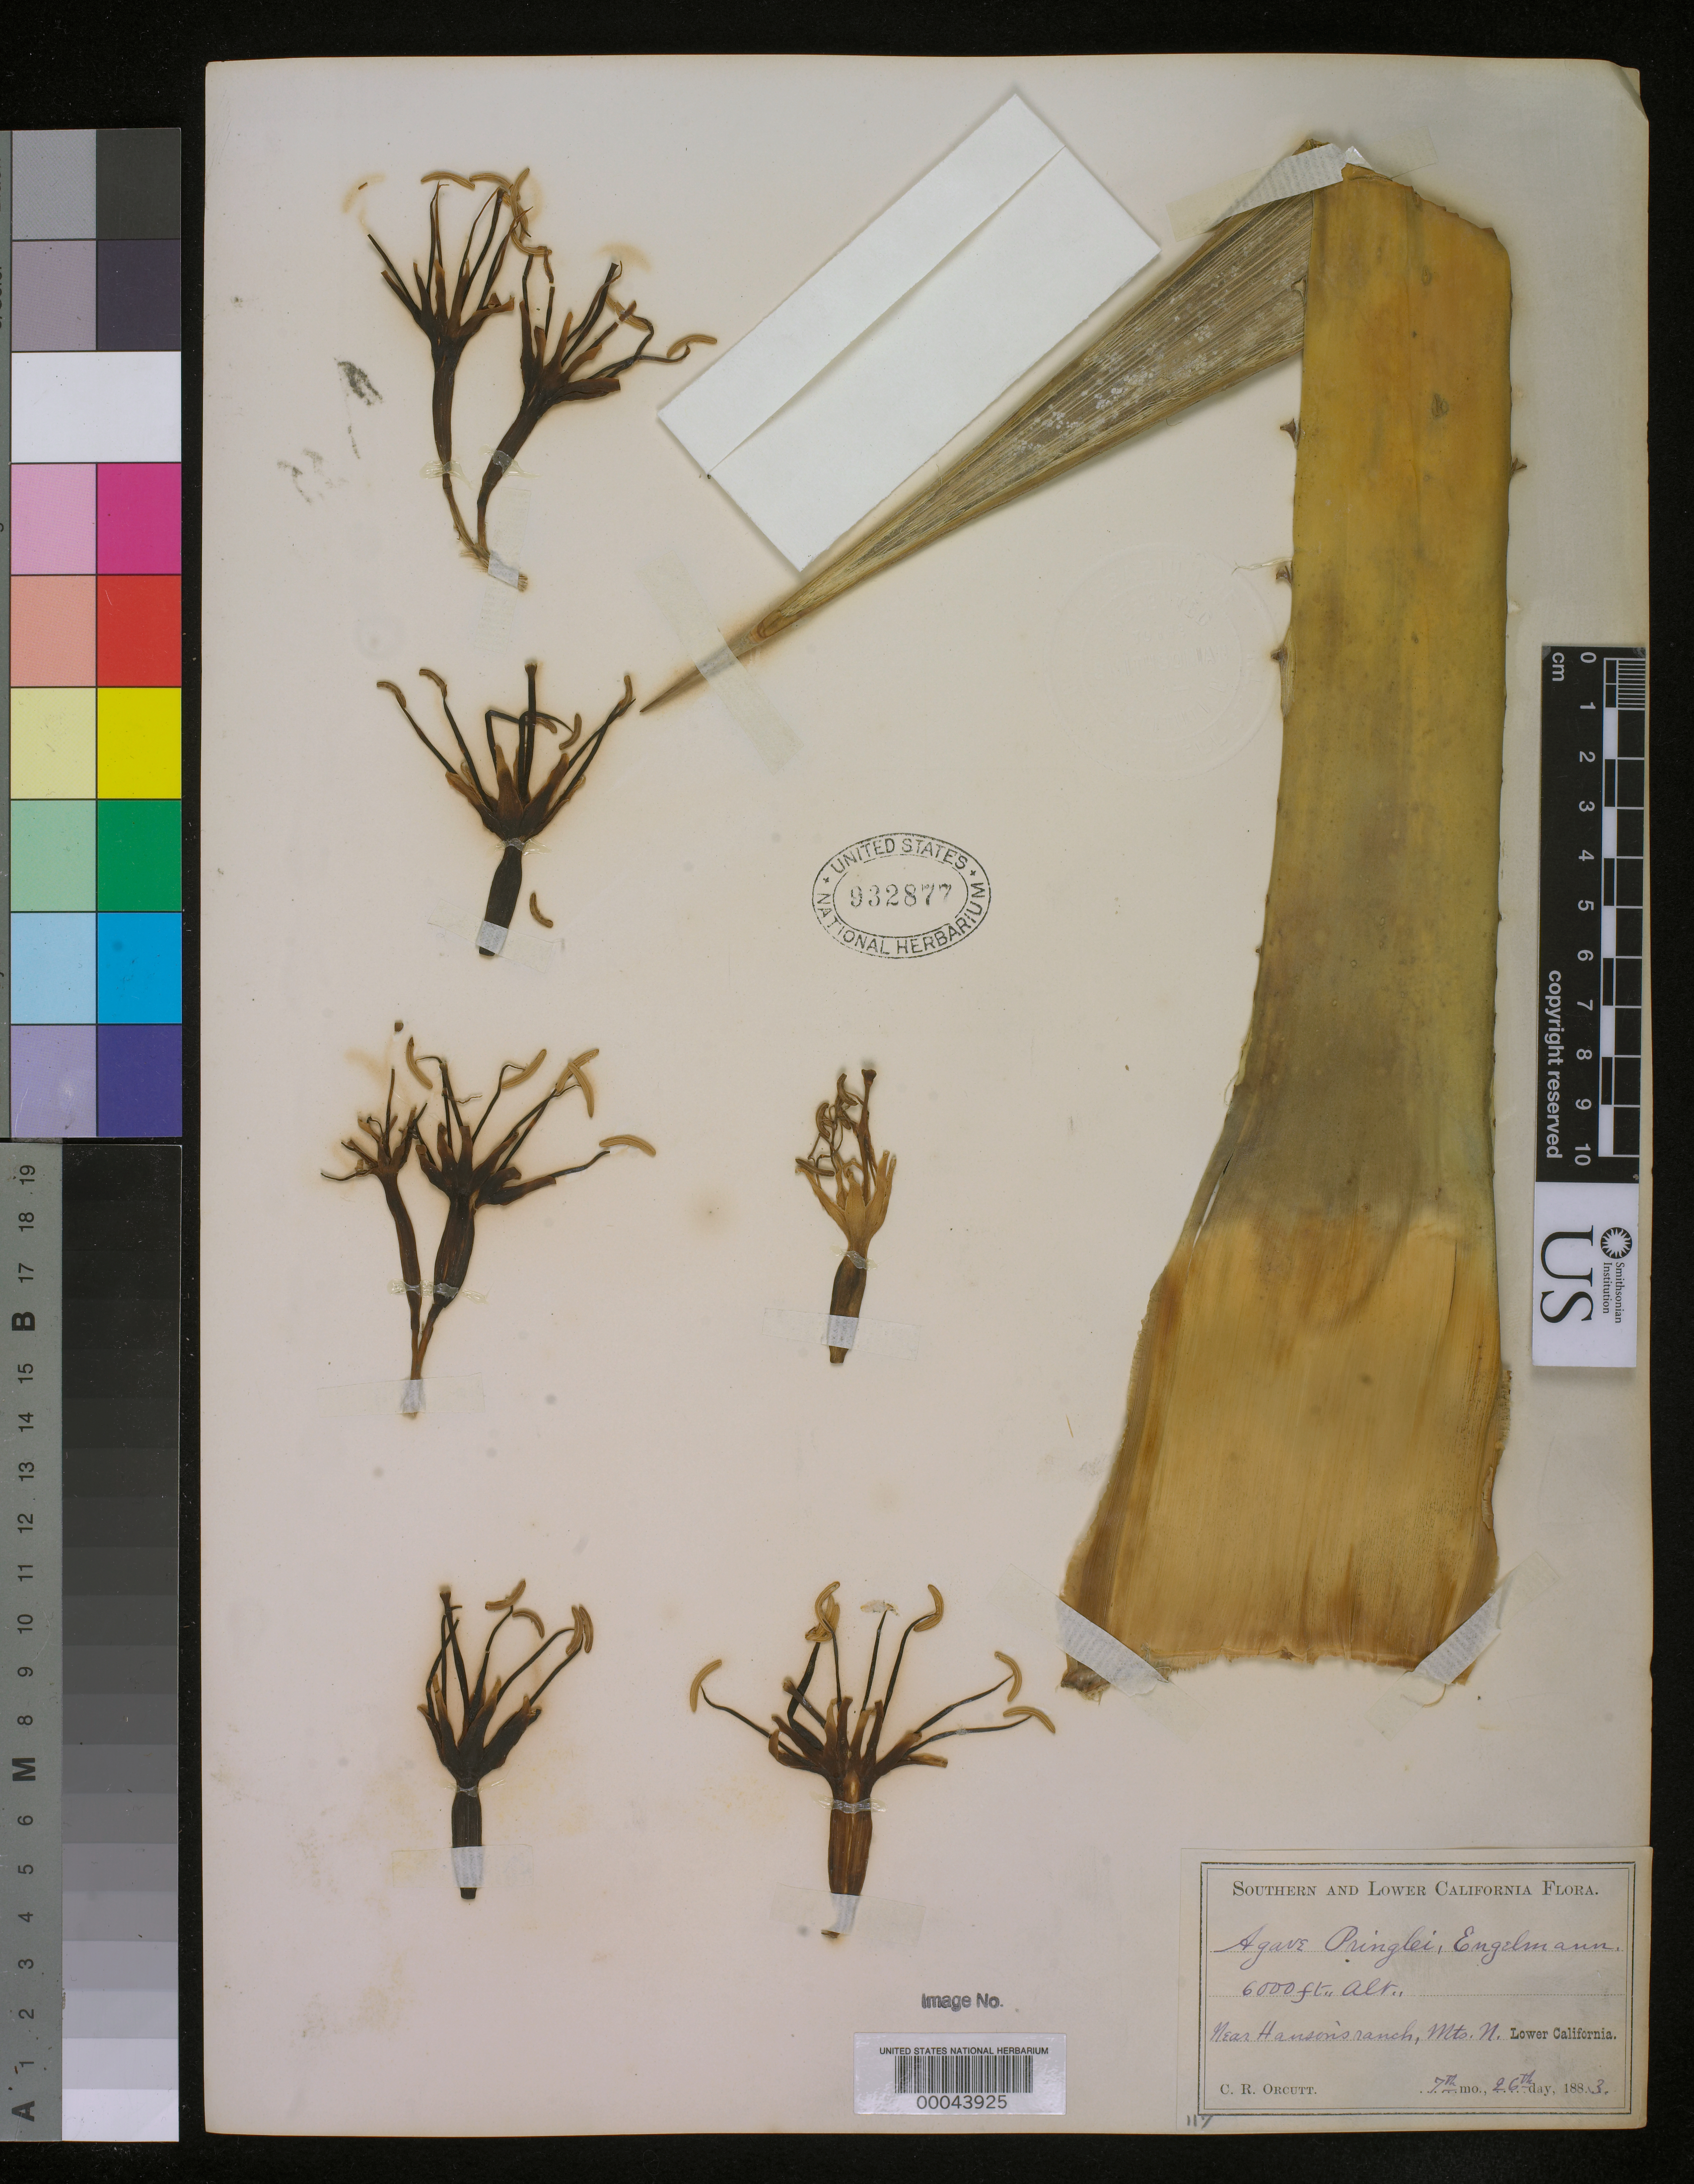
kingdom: Plantae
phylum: Tracheophyta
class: Liliopsida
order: Asparagales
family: Asparagaceae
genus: Agave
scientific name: Agave deserti subsp. pringlei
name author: (Baker) Gentry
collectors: C. R. Orcutt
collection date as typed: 26 Jul 1883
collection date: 1883-07-26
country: Mexico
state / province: Baja California Norte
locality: Near Hanson's Ranch, Mts. N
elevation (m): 1829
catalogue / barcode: US 932877